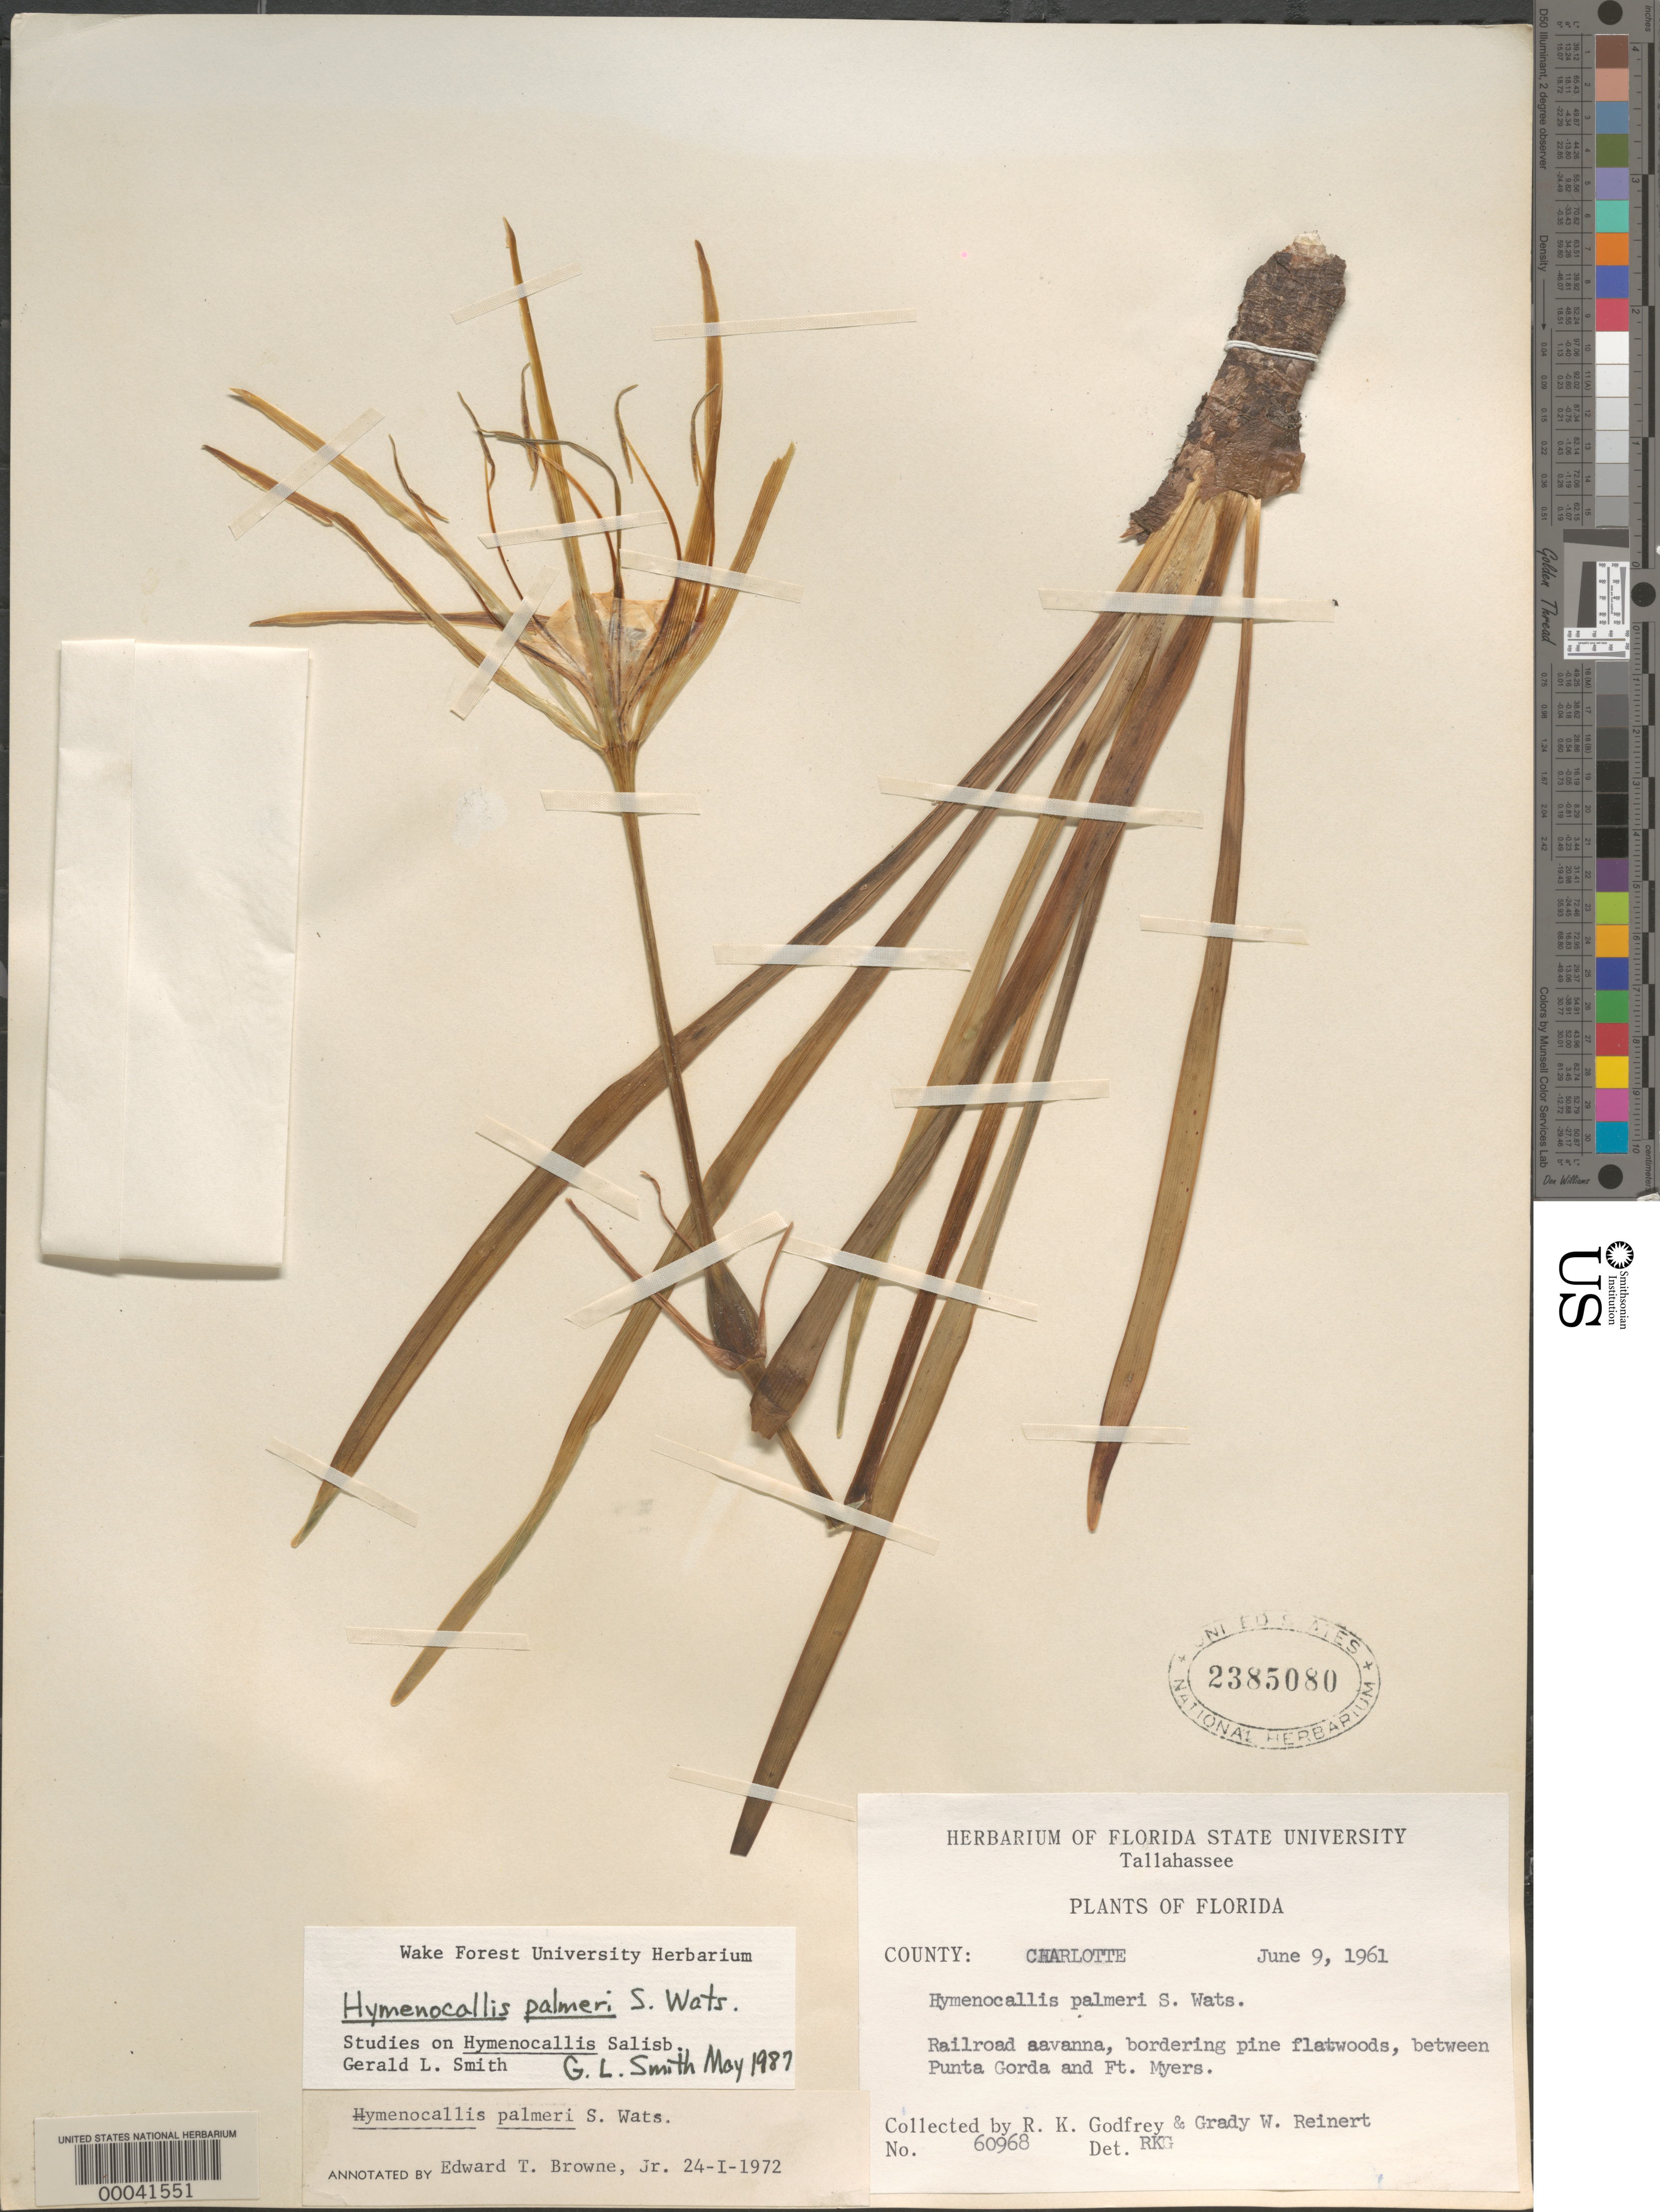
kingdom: Plantae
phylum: Tracheophyta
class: Liliopsida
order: Asparagales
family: Amaryllidaceae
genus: Hymenocallis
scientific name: Hymenocallis palmeri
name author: S. Watson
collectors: R. K. Godfrey & G. Reinert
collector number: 60968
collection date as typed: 09 Jun 1961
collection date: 1961-06-09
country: United States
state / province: Florida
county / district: Charlotte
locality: Between Punta Gorda and Fort Myers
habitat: Railroad savannah, bordering pine flatwoods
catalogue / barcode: US 2385080